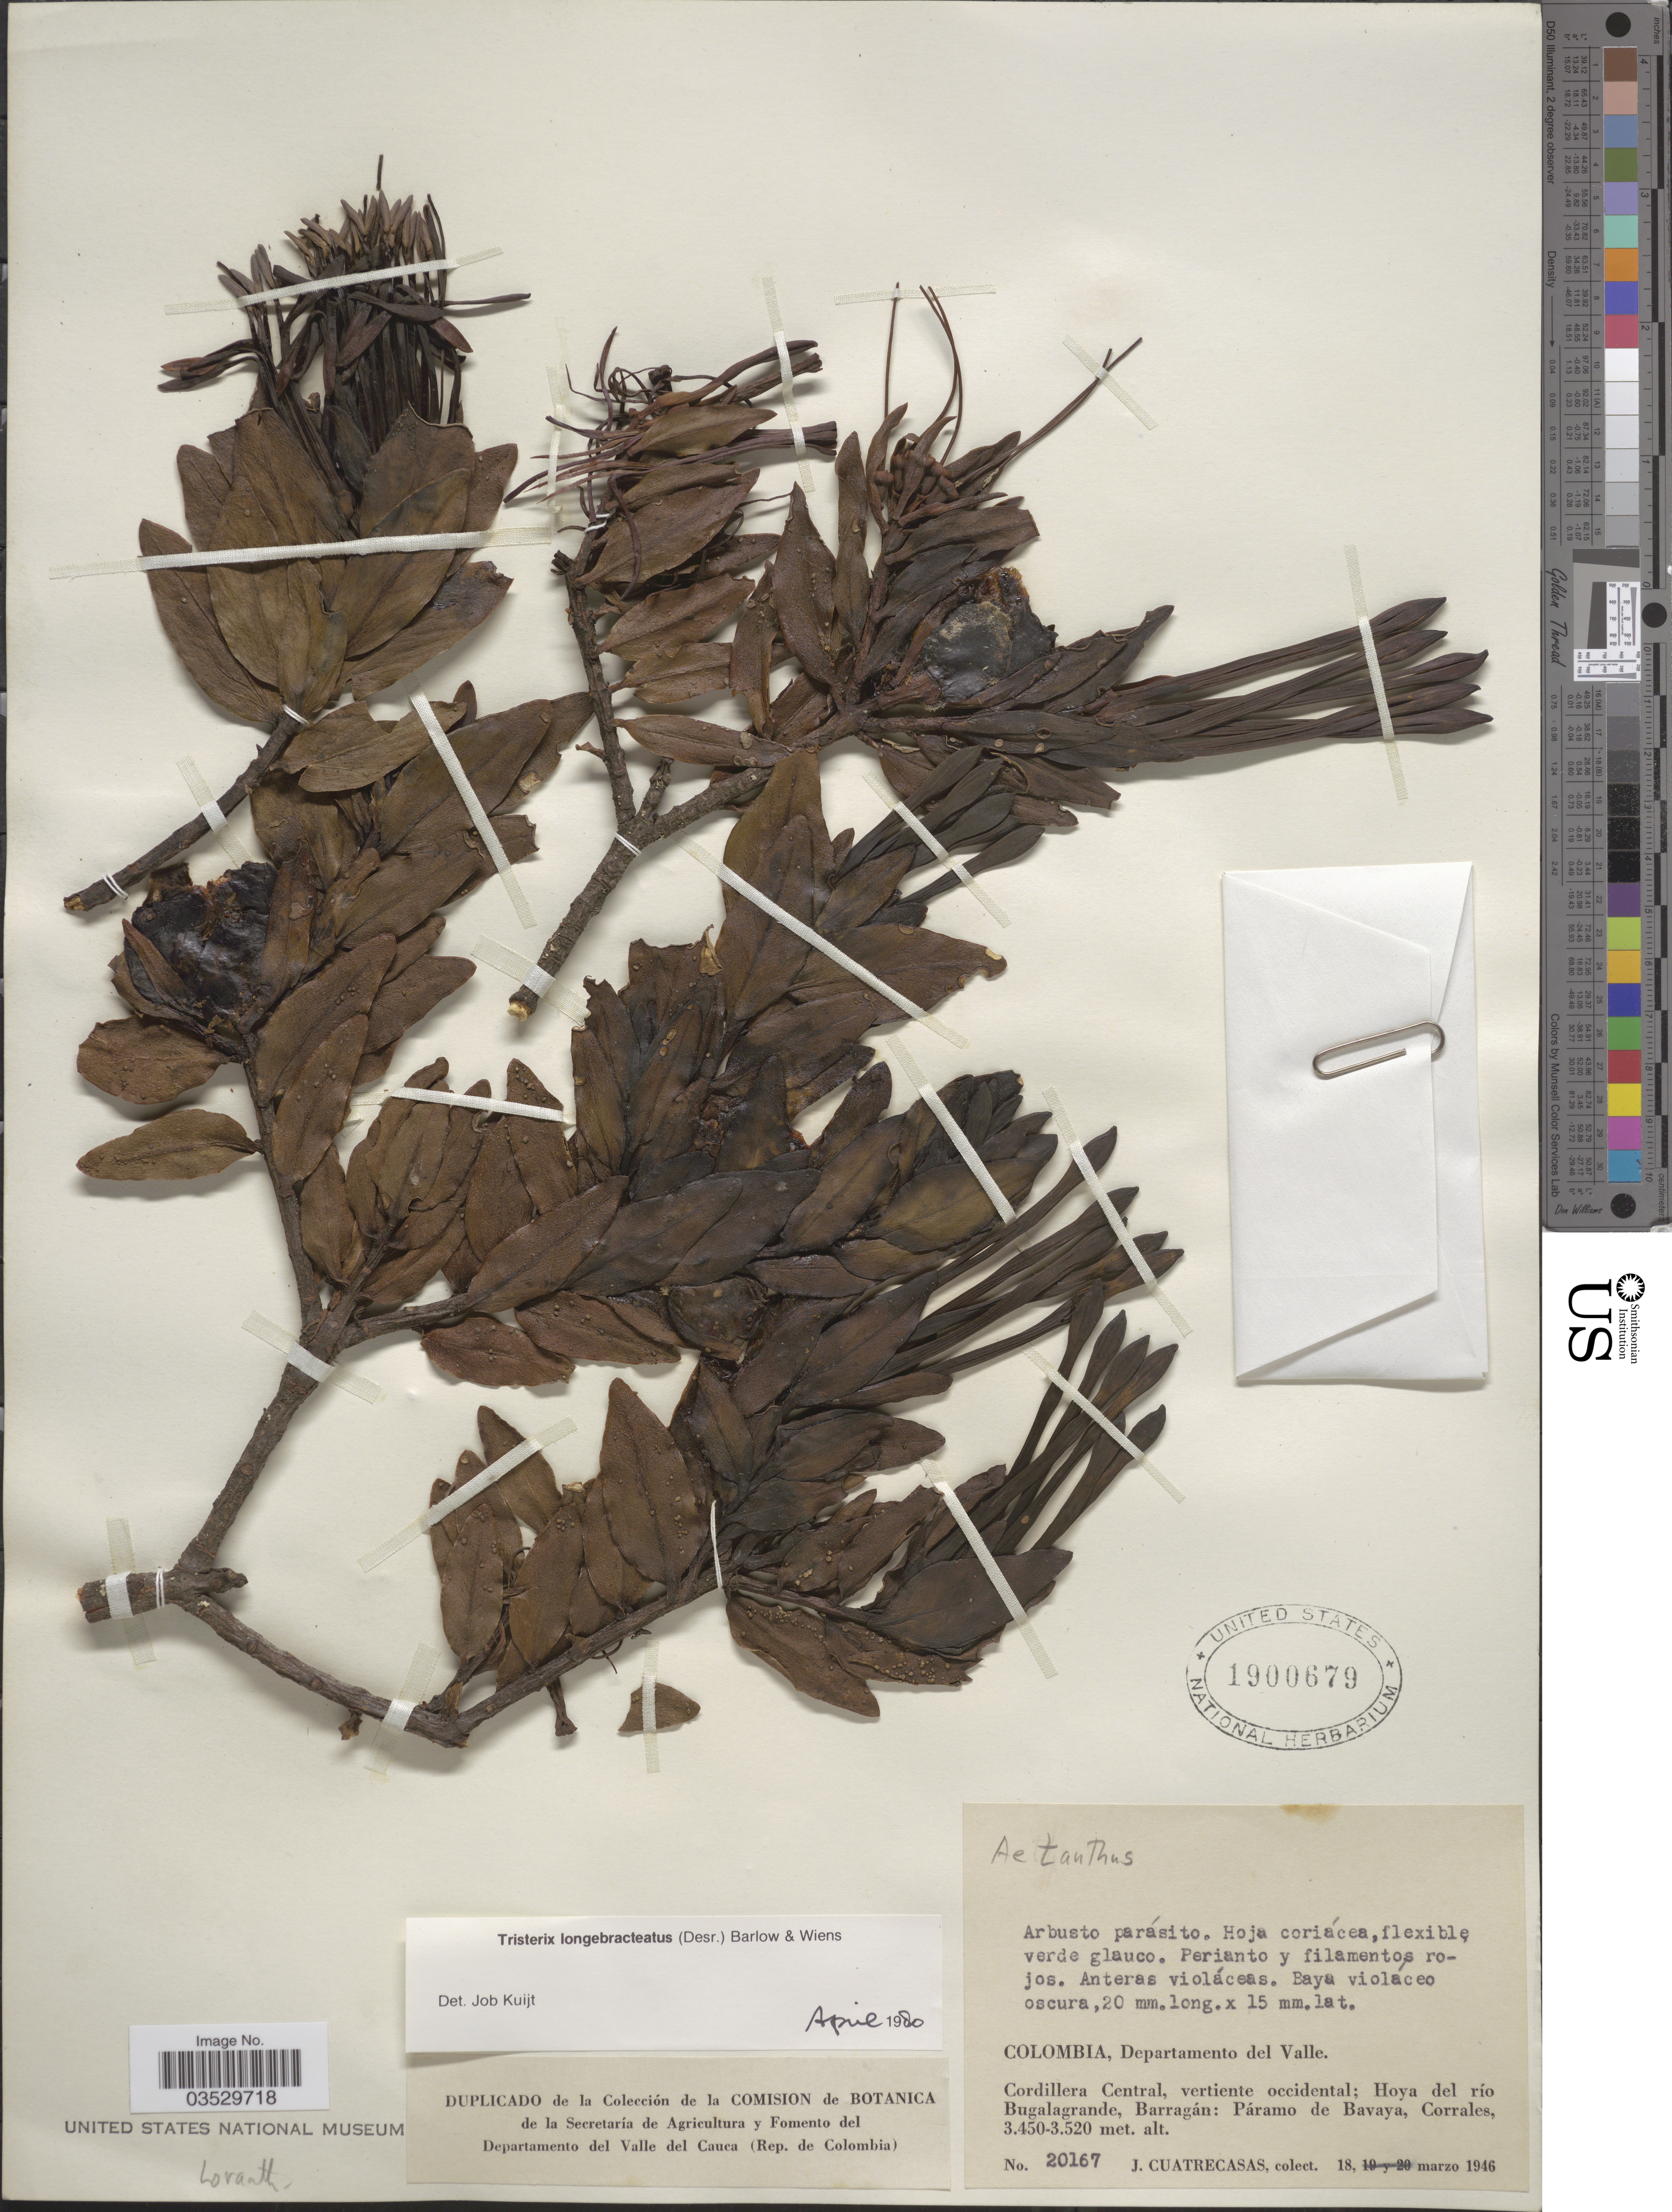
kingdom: Plantae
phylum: Tracheophyta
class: Magnoliopsida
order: Santalales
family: Loranthaceae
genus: Tristerix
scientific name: Tristerix longebracteatus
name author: (Desr.) Bart. & Wiens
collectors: J. Cuatrecasas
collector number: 20167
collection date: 1946-03-18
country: Colombia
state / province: Valle del Cauca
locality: Departamento del Valle. Cordillera Central, vertiente occidental: Hoya del río Bugalagrande, Barragán: Páramo de Bavaya, Corrales.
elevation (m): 3450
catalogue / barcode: US 1900679